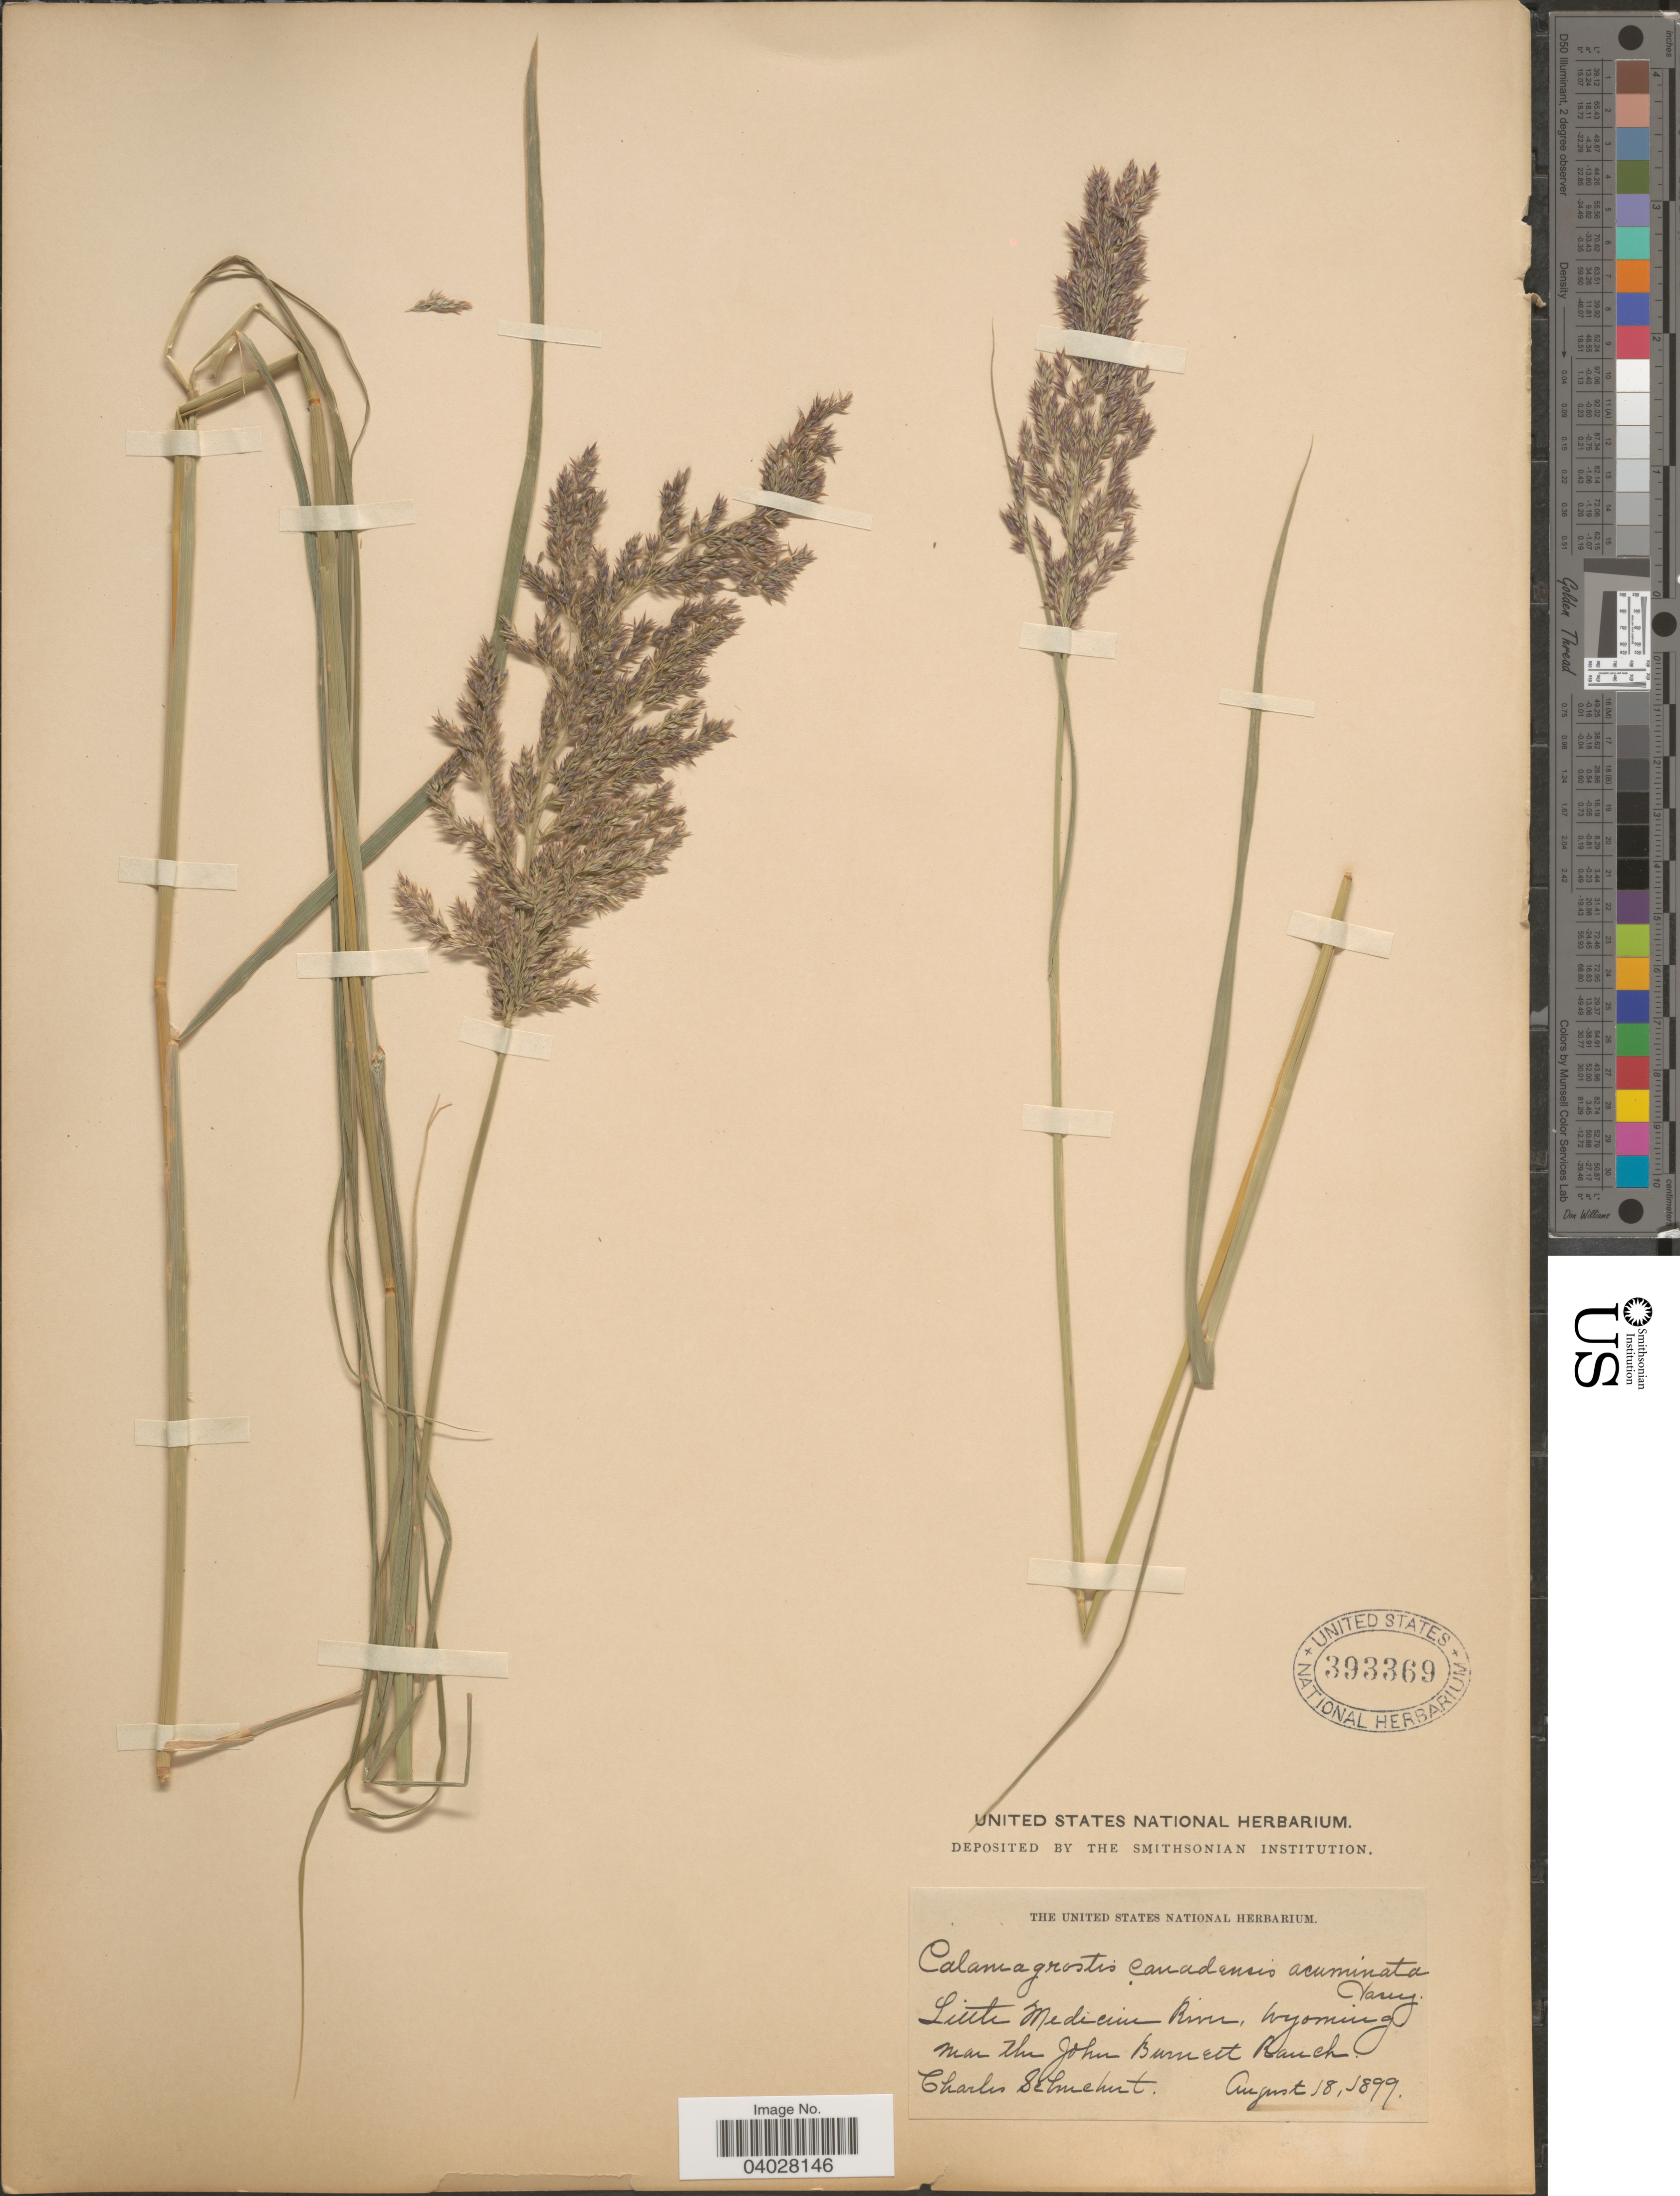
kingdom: Plantae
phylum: Tracheophyta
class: Liliopsida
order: Poales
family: Poaceae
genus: Calamagrostis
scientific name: Calamagrostis canadensis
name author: (Michx.) P. Beauv.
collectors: C. Schuchert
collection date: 1899-08-18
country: United States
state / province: Wyoming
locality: Little Medicine River. near the John Burnett Ranch.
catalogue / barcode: US 393369